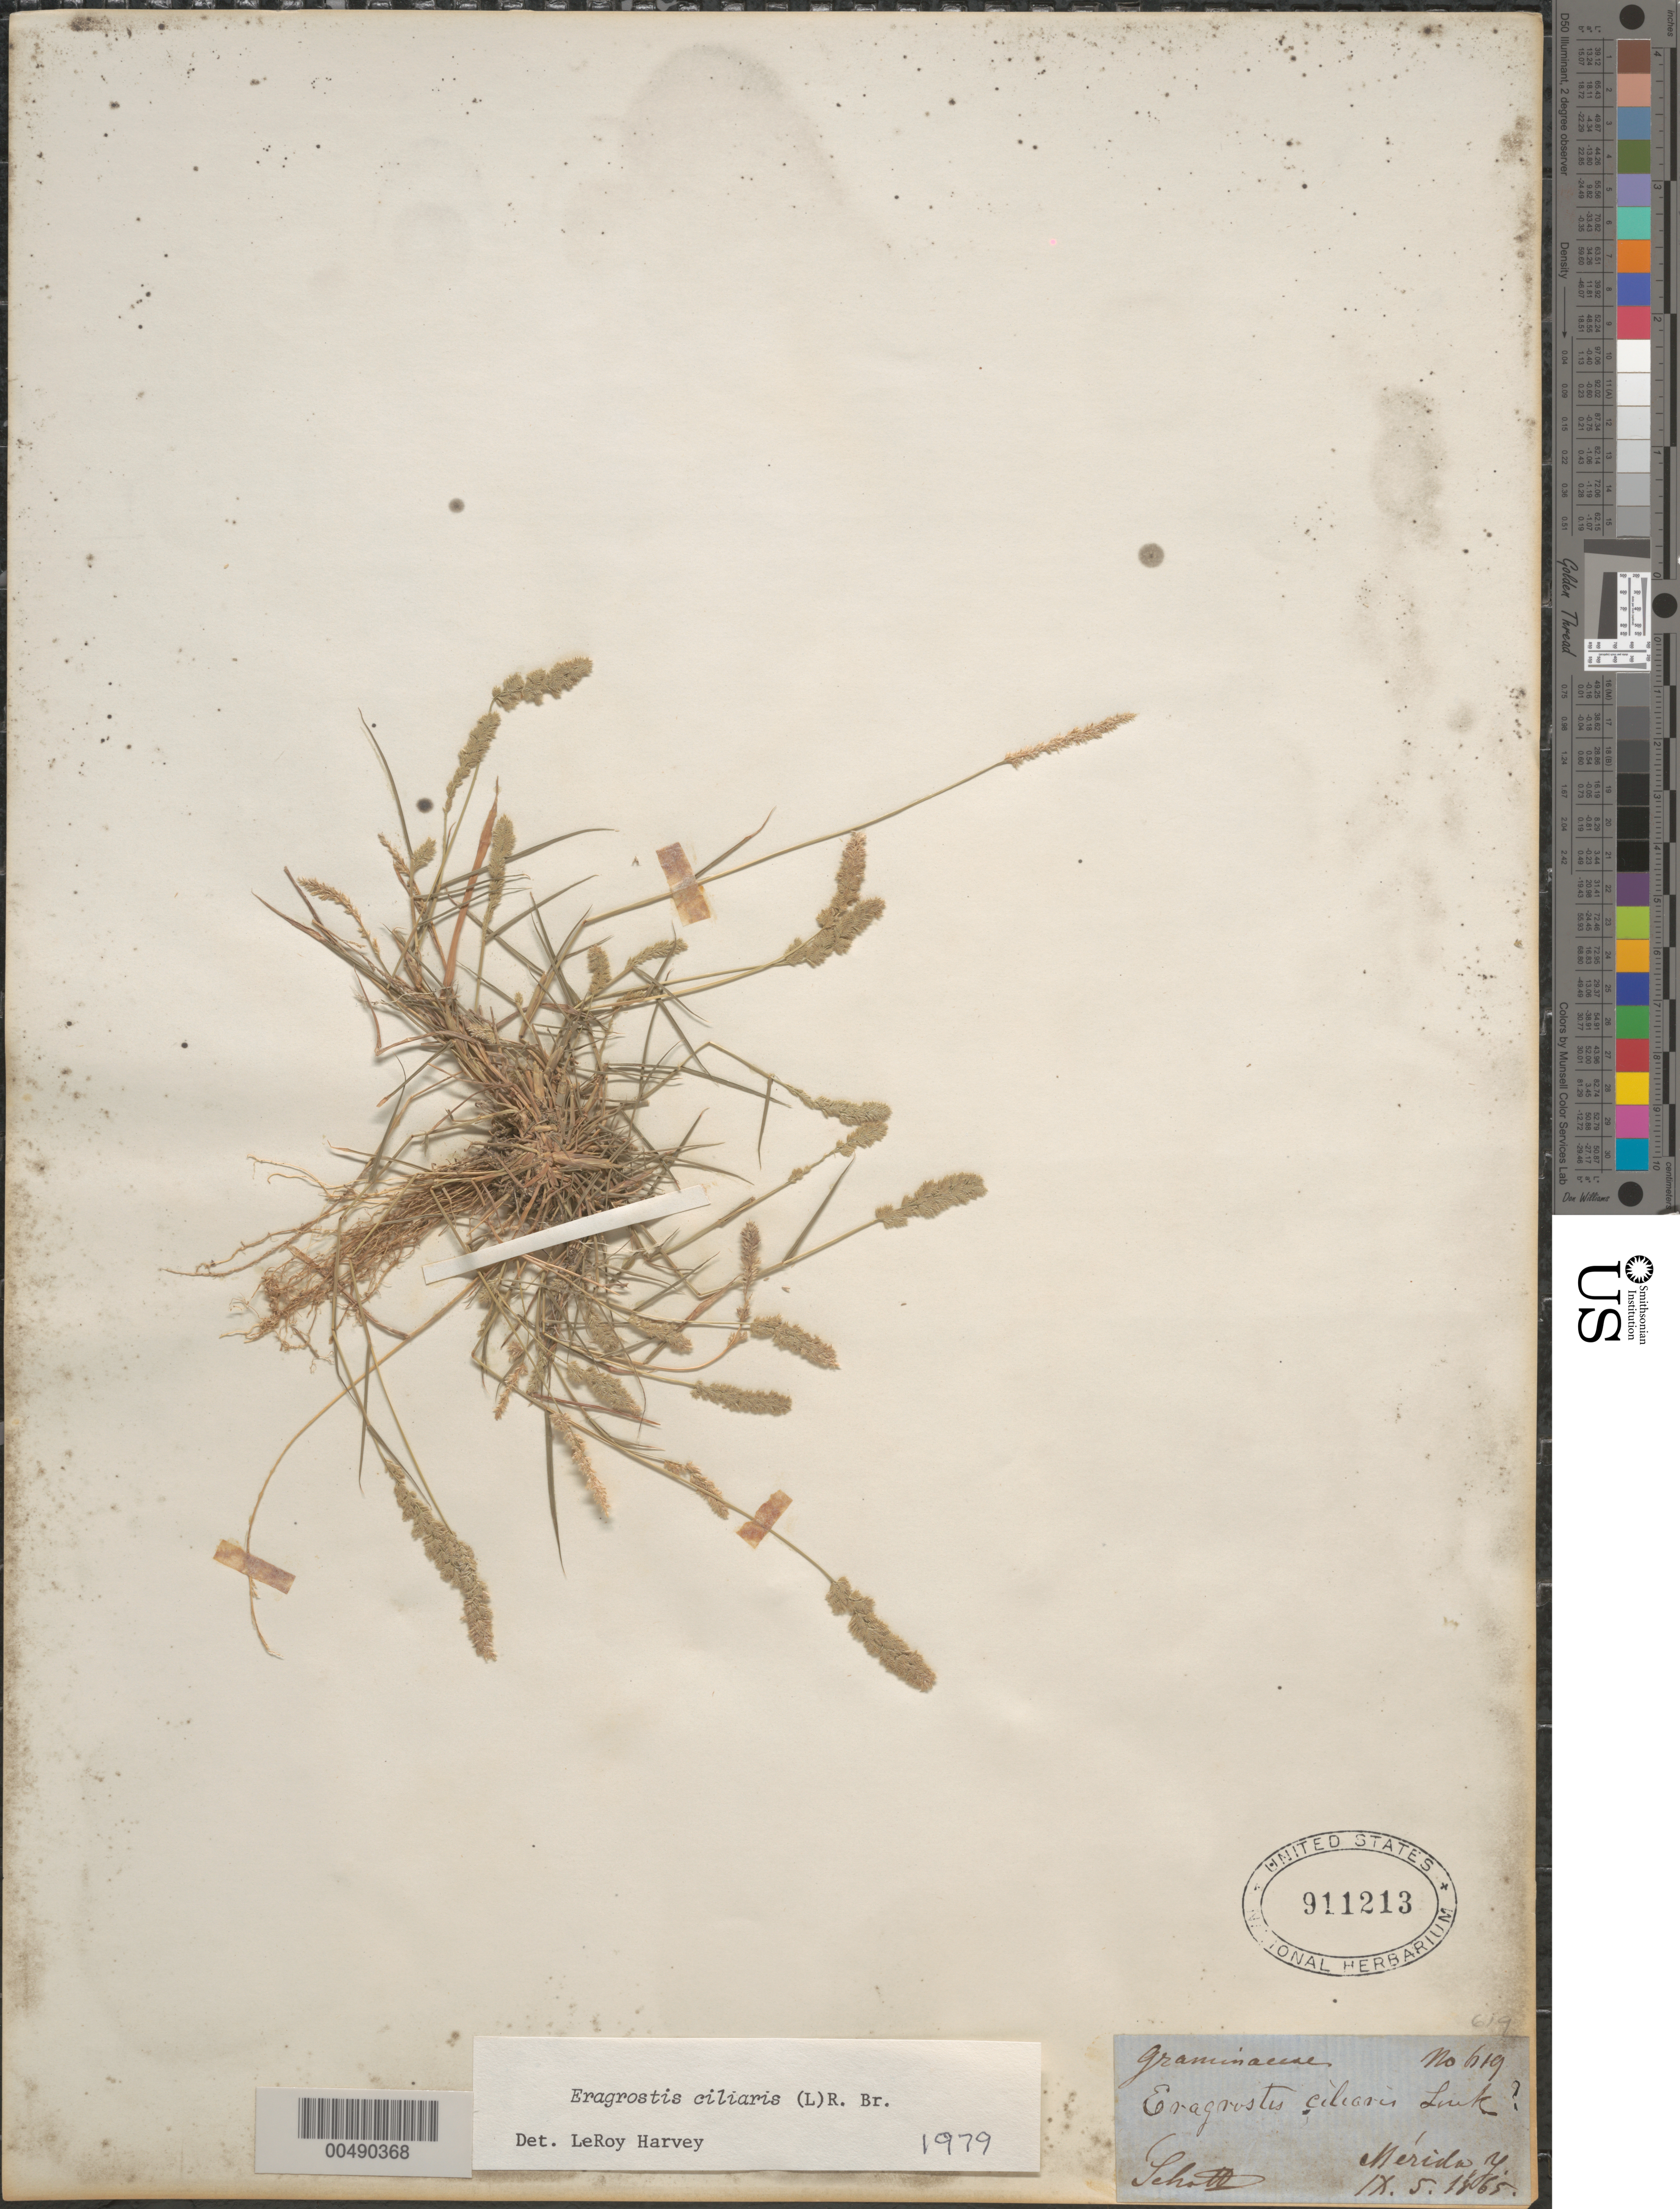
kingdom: Plantae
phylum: Tracheophyta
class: Liliopsida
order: Poales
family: Poaceae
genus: Eragrostis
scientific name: Eragrostis ciliaris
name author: (L.) R. Br.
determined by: Harvey, L. H.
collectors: Schott, --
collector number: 619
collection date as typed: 5 Sep 1865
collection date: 1865-09-05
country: Mexico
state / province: Yucatan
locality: Mérida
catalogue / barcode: US 911213